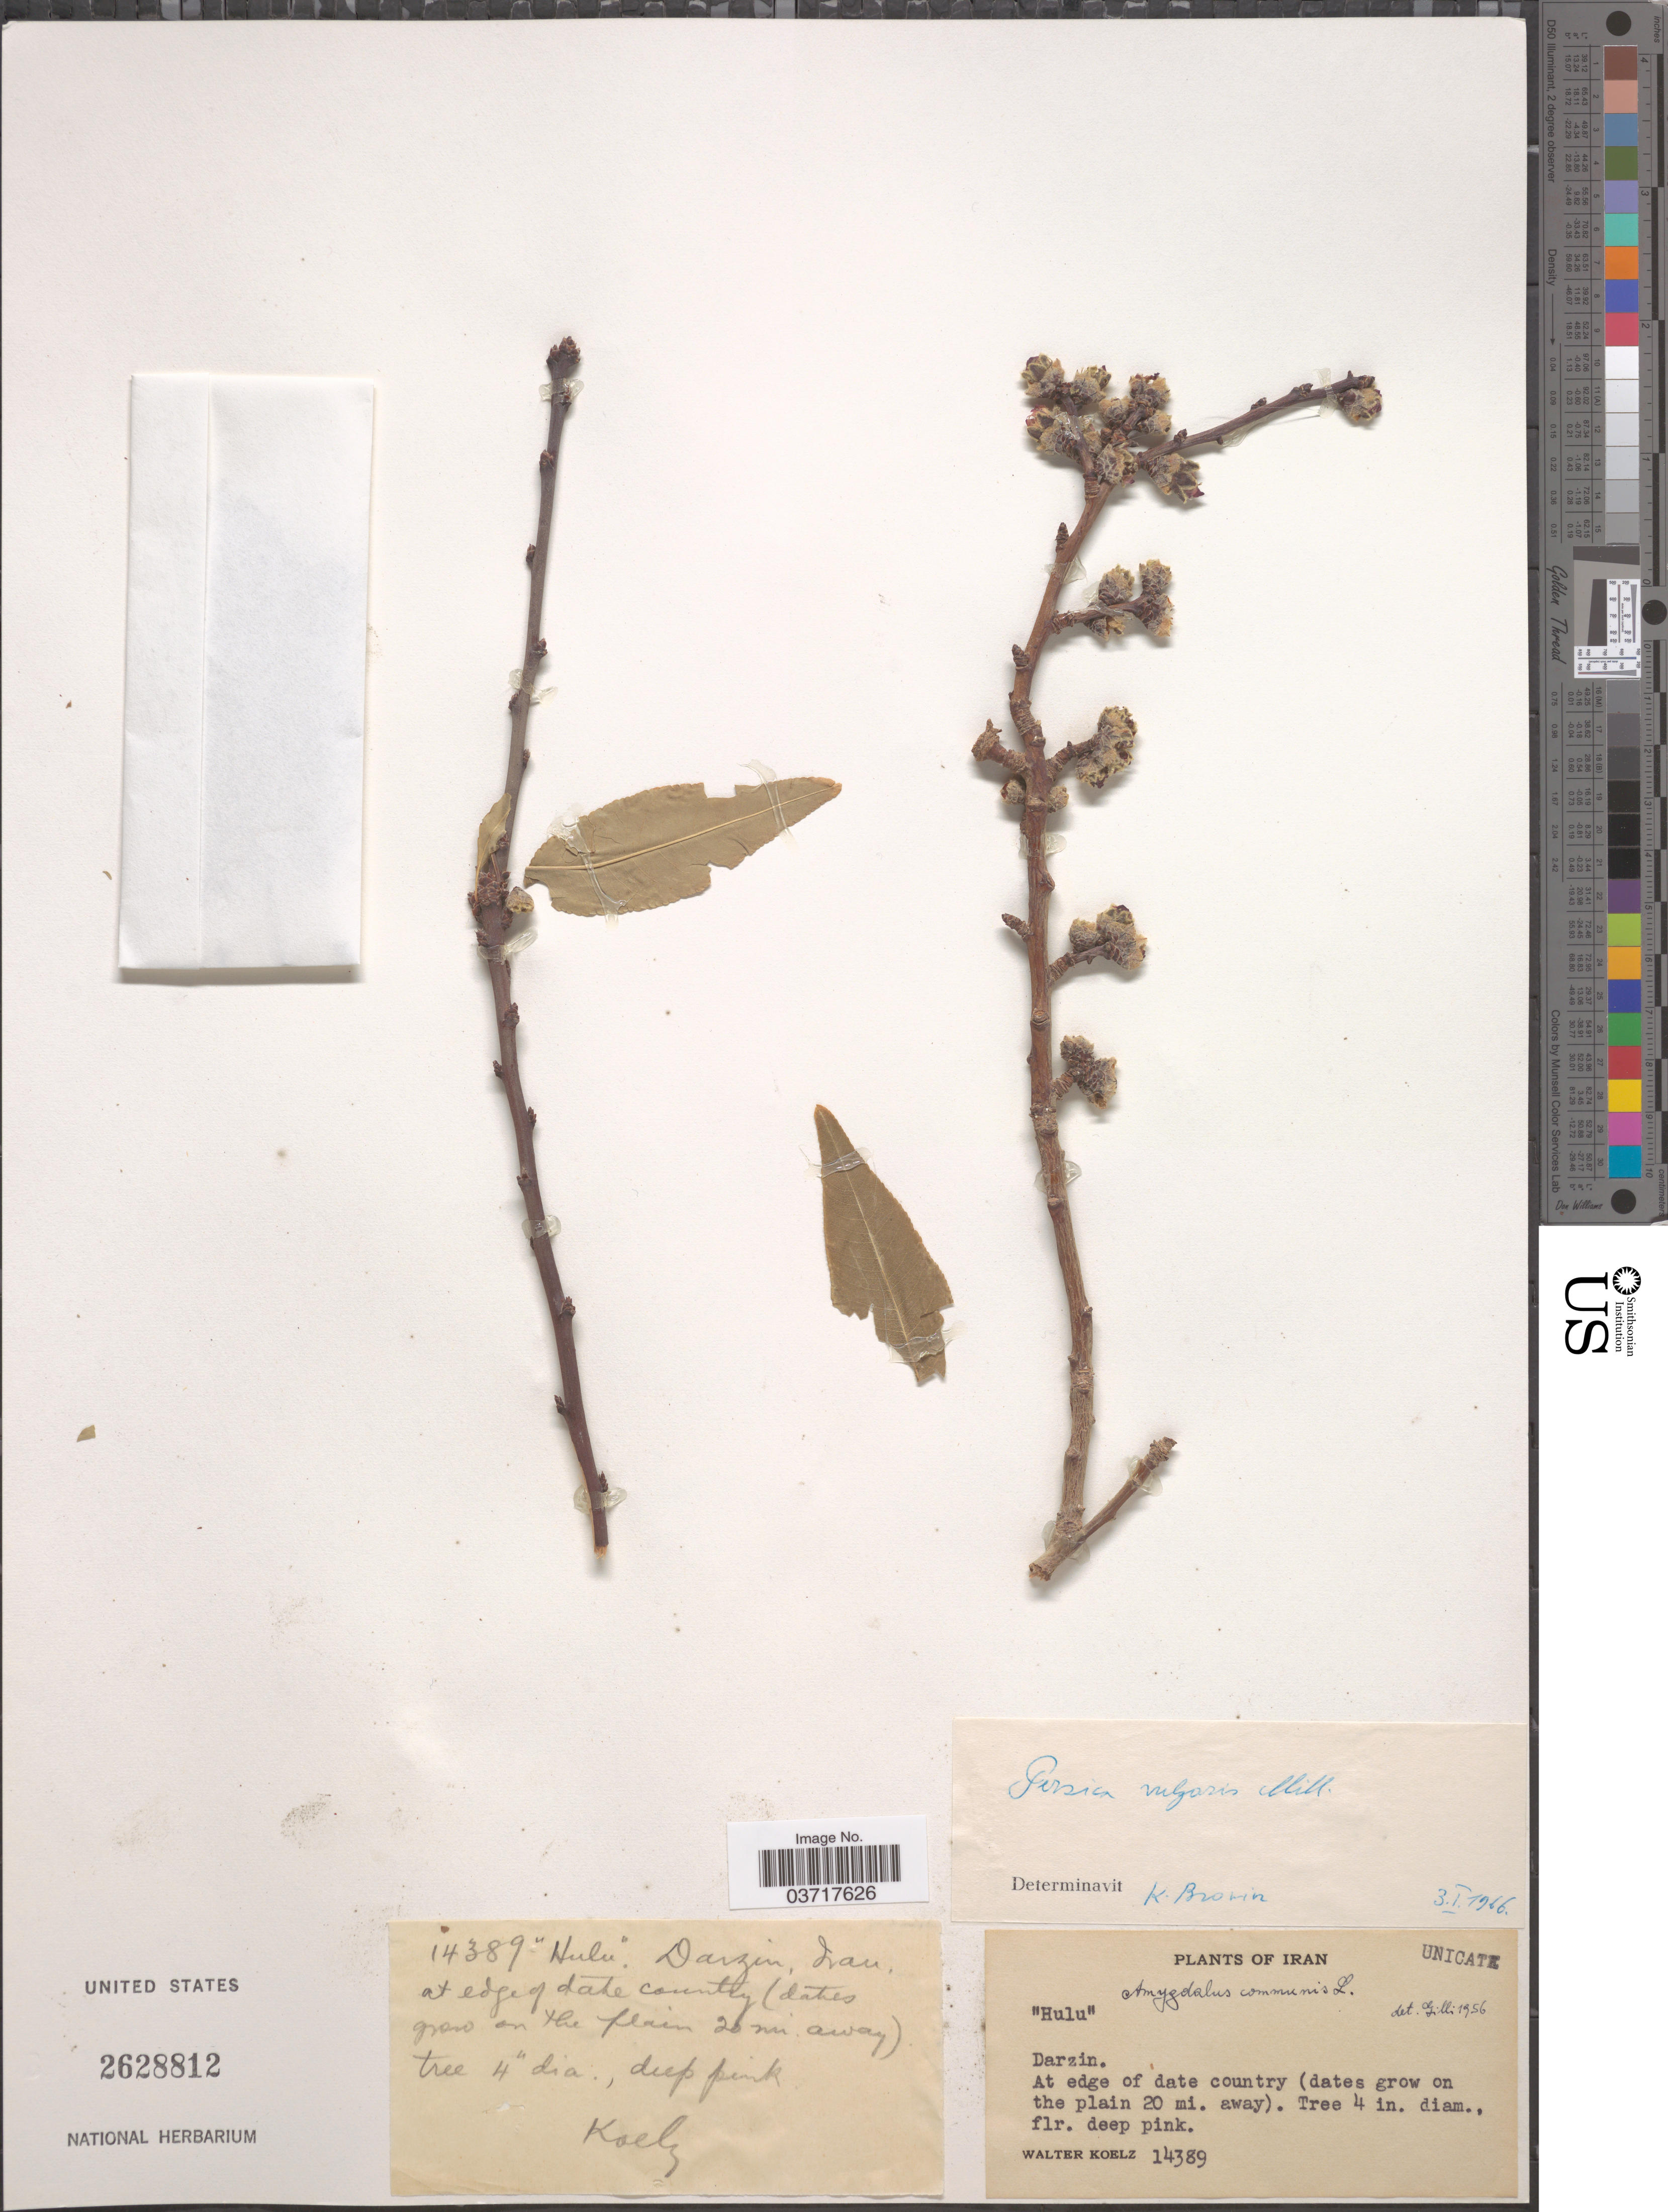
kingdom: Plantae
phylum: Tracheophyta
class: Magnoliopsida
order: Rosales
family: Rosaceae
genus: Prunus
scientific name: Prunus communis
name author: Huds.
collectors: W. N. Koelz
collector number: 14389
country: Iran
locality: Darzin. At edge of date country (dates grow on the plain 20 mi. away).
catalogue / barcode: US 2628812